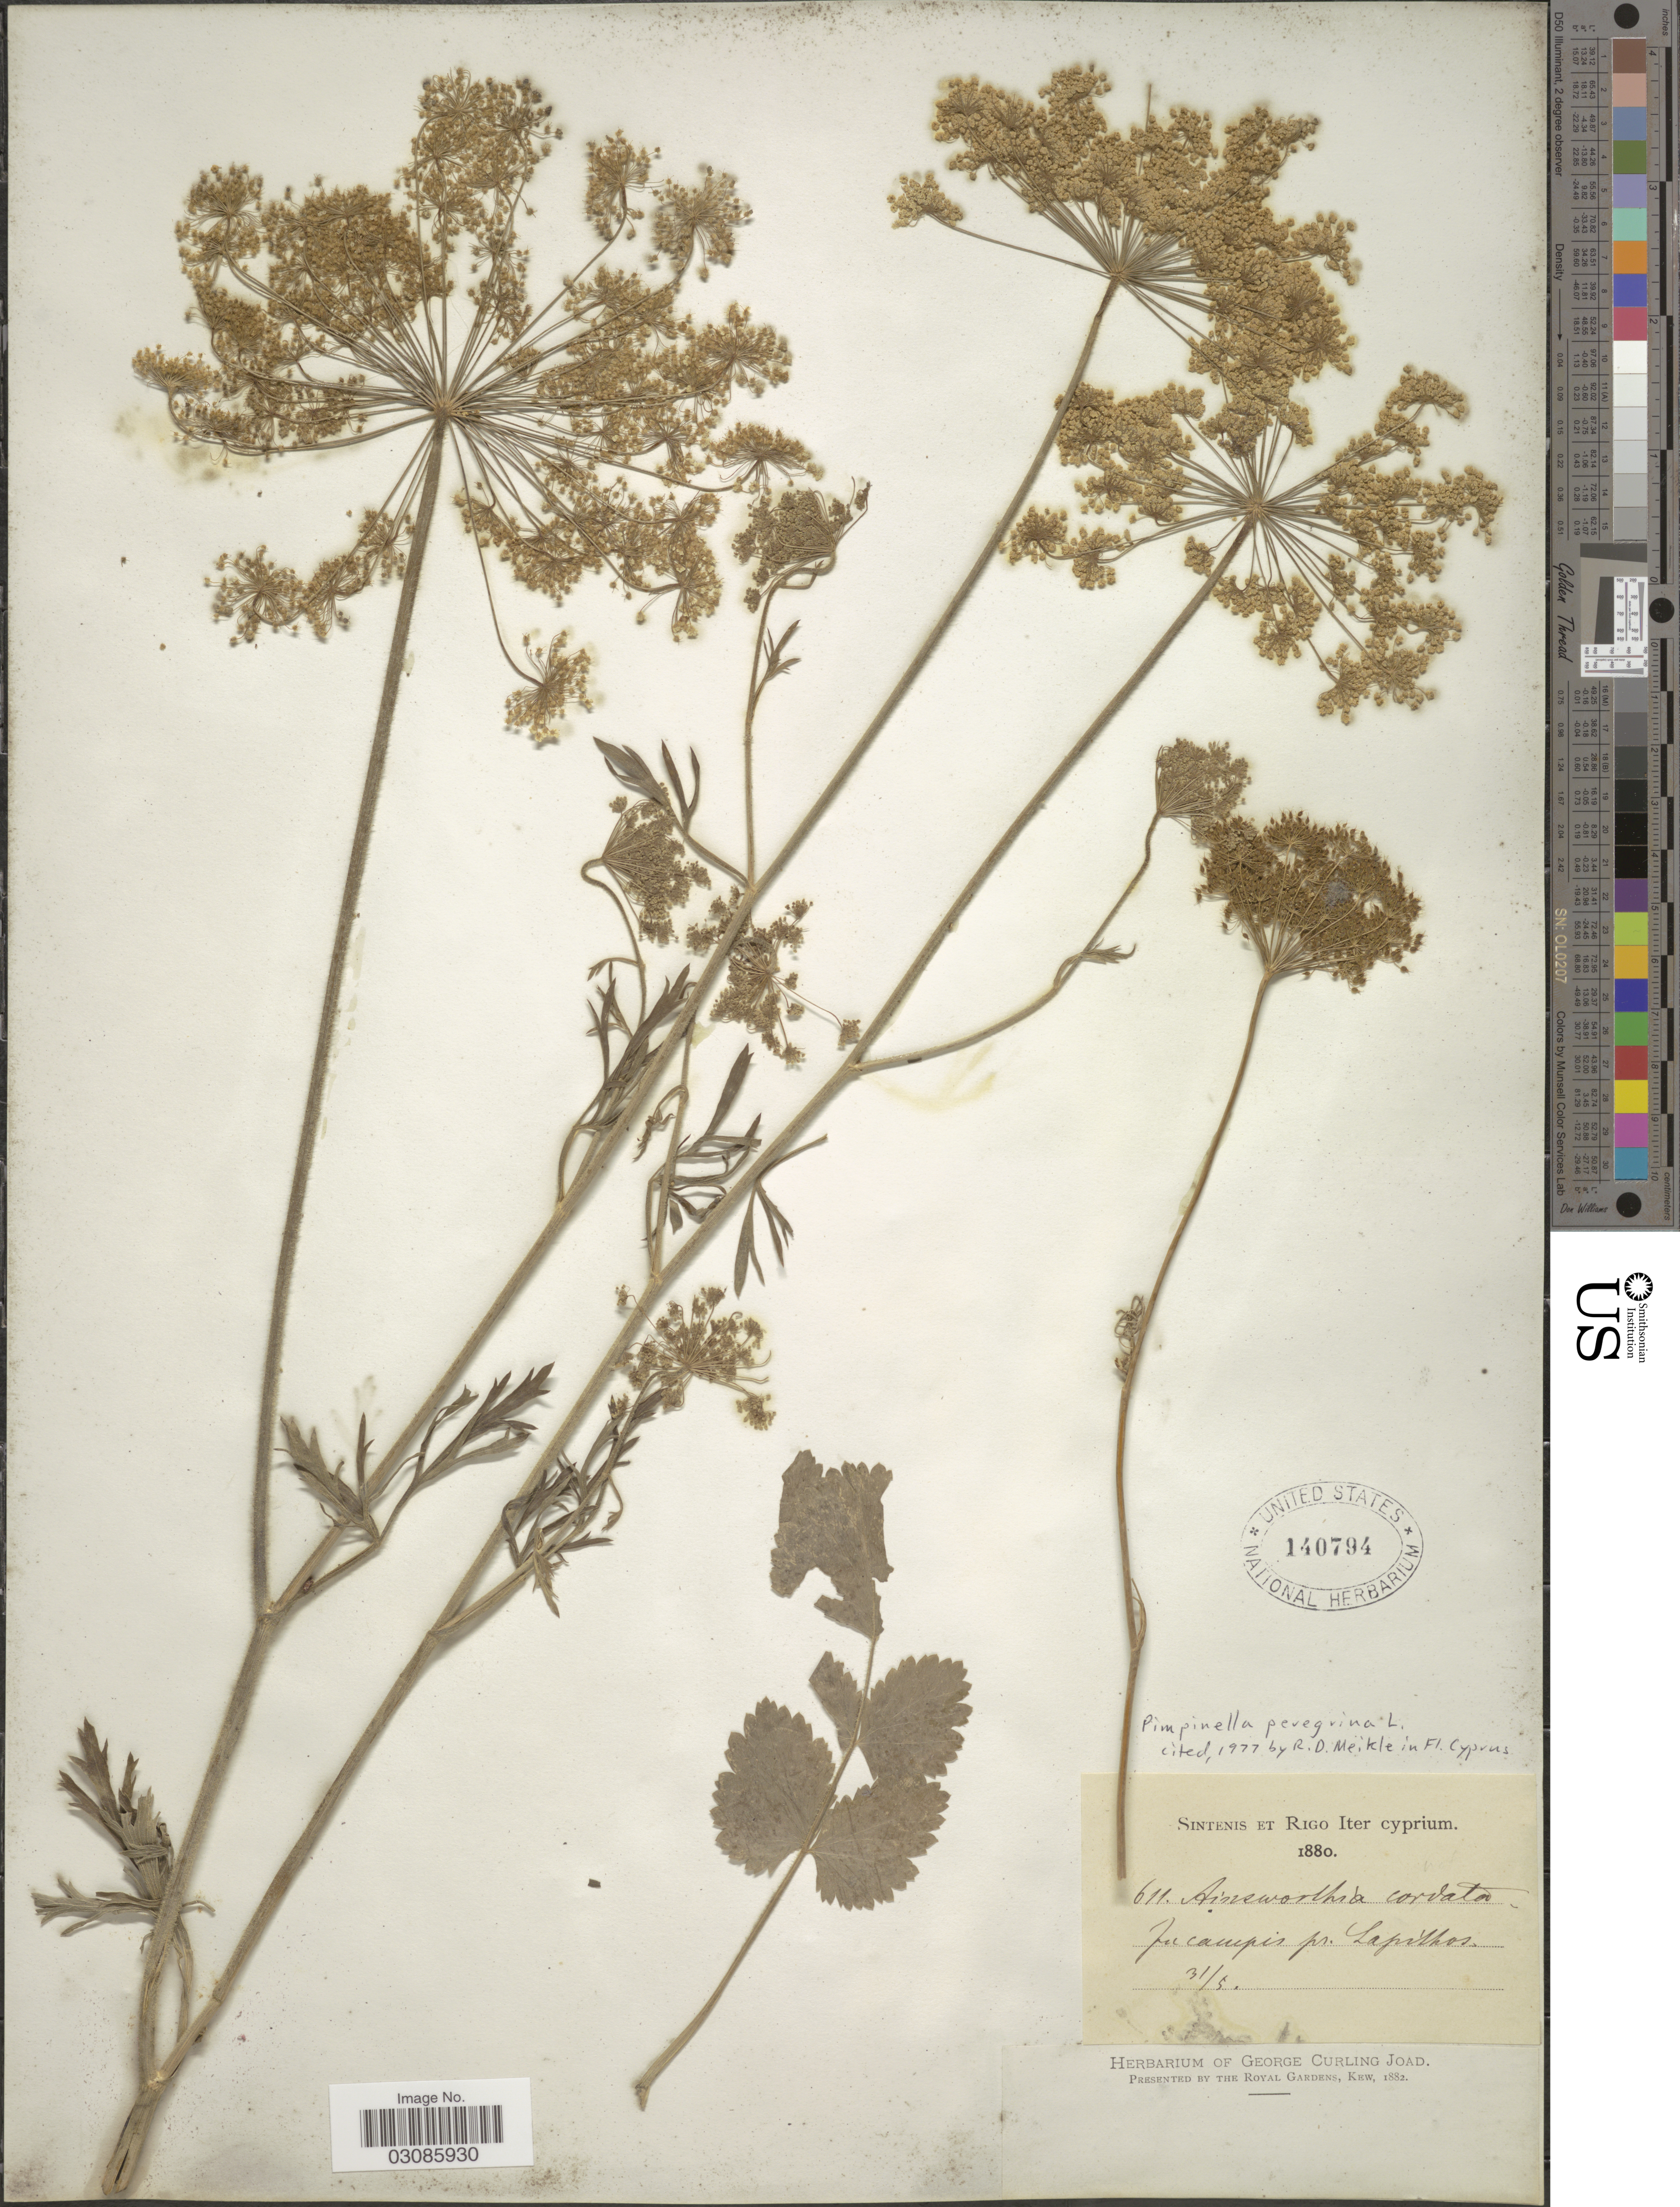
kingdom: Plantae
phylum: Tracheophyta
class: Magnoliopsida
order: Apiales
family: Apiaceae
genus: Pimpinella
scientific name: Pimpinella peregrina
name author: L.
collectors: -. Sintenis & Rigo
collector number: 611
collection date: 1880-05-31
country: Cyprus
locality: Cyprium. Jucampis pr. Lapithos.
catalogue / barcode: US 140794